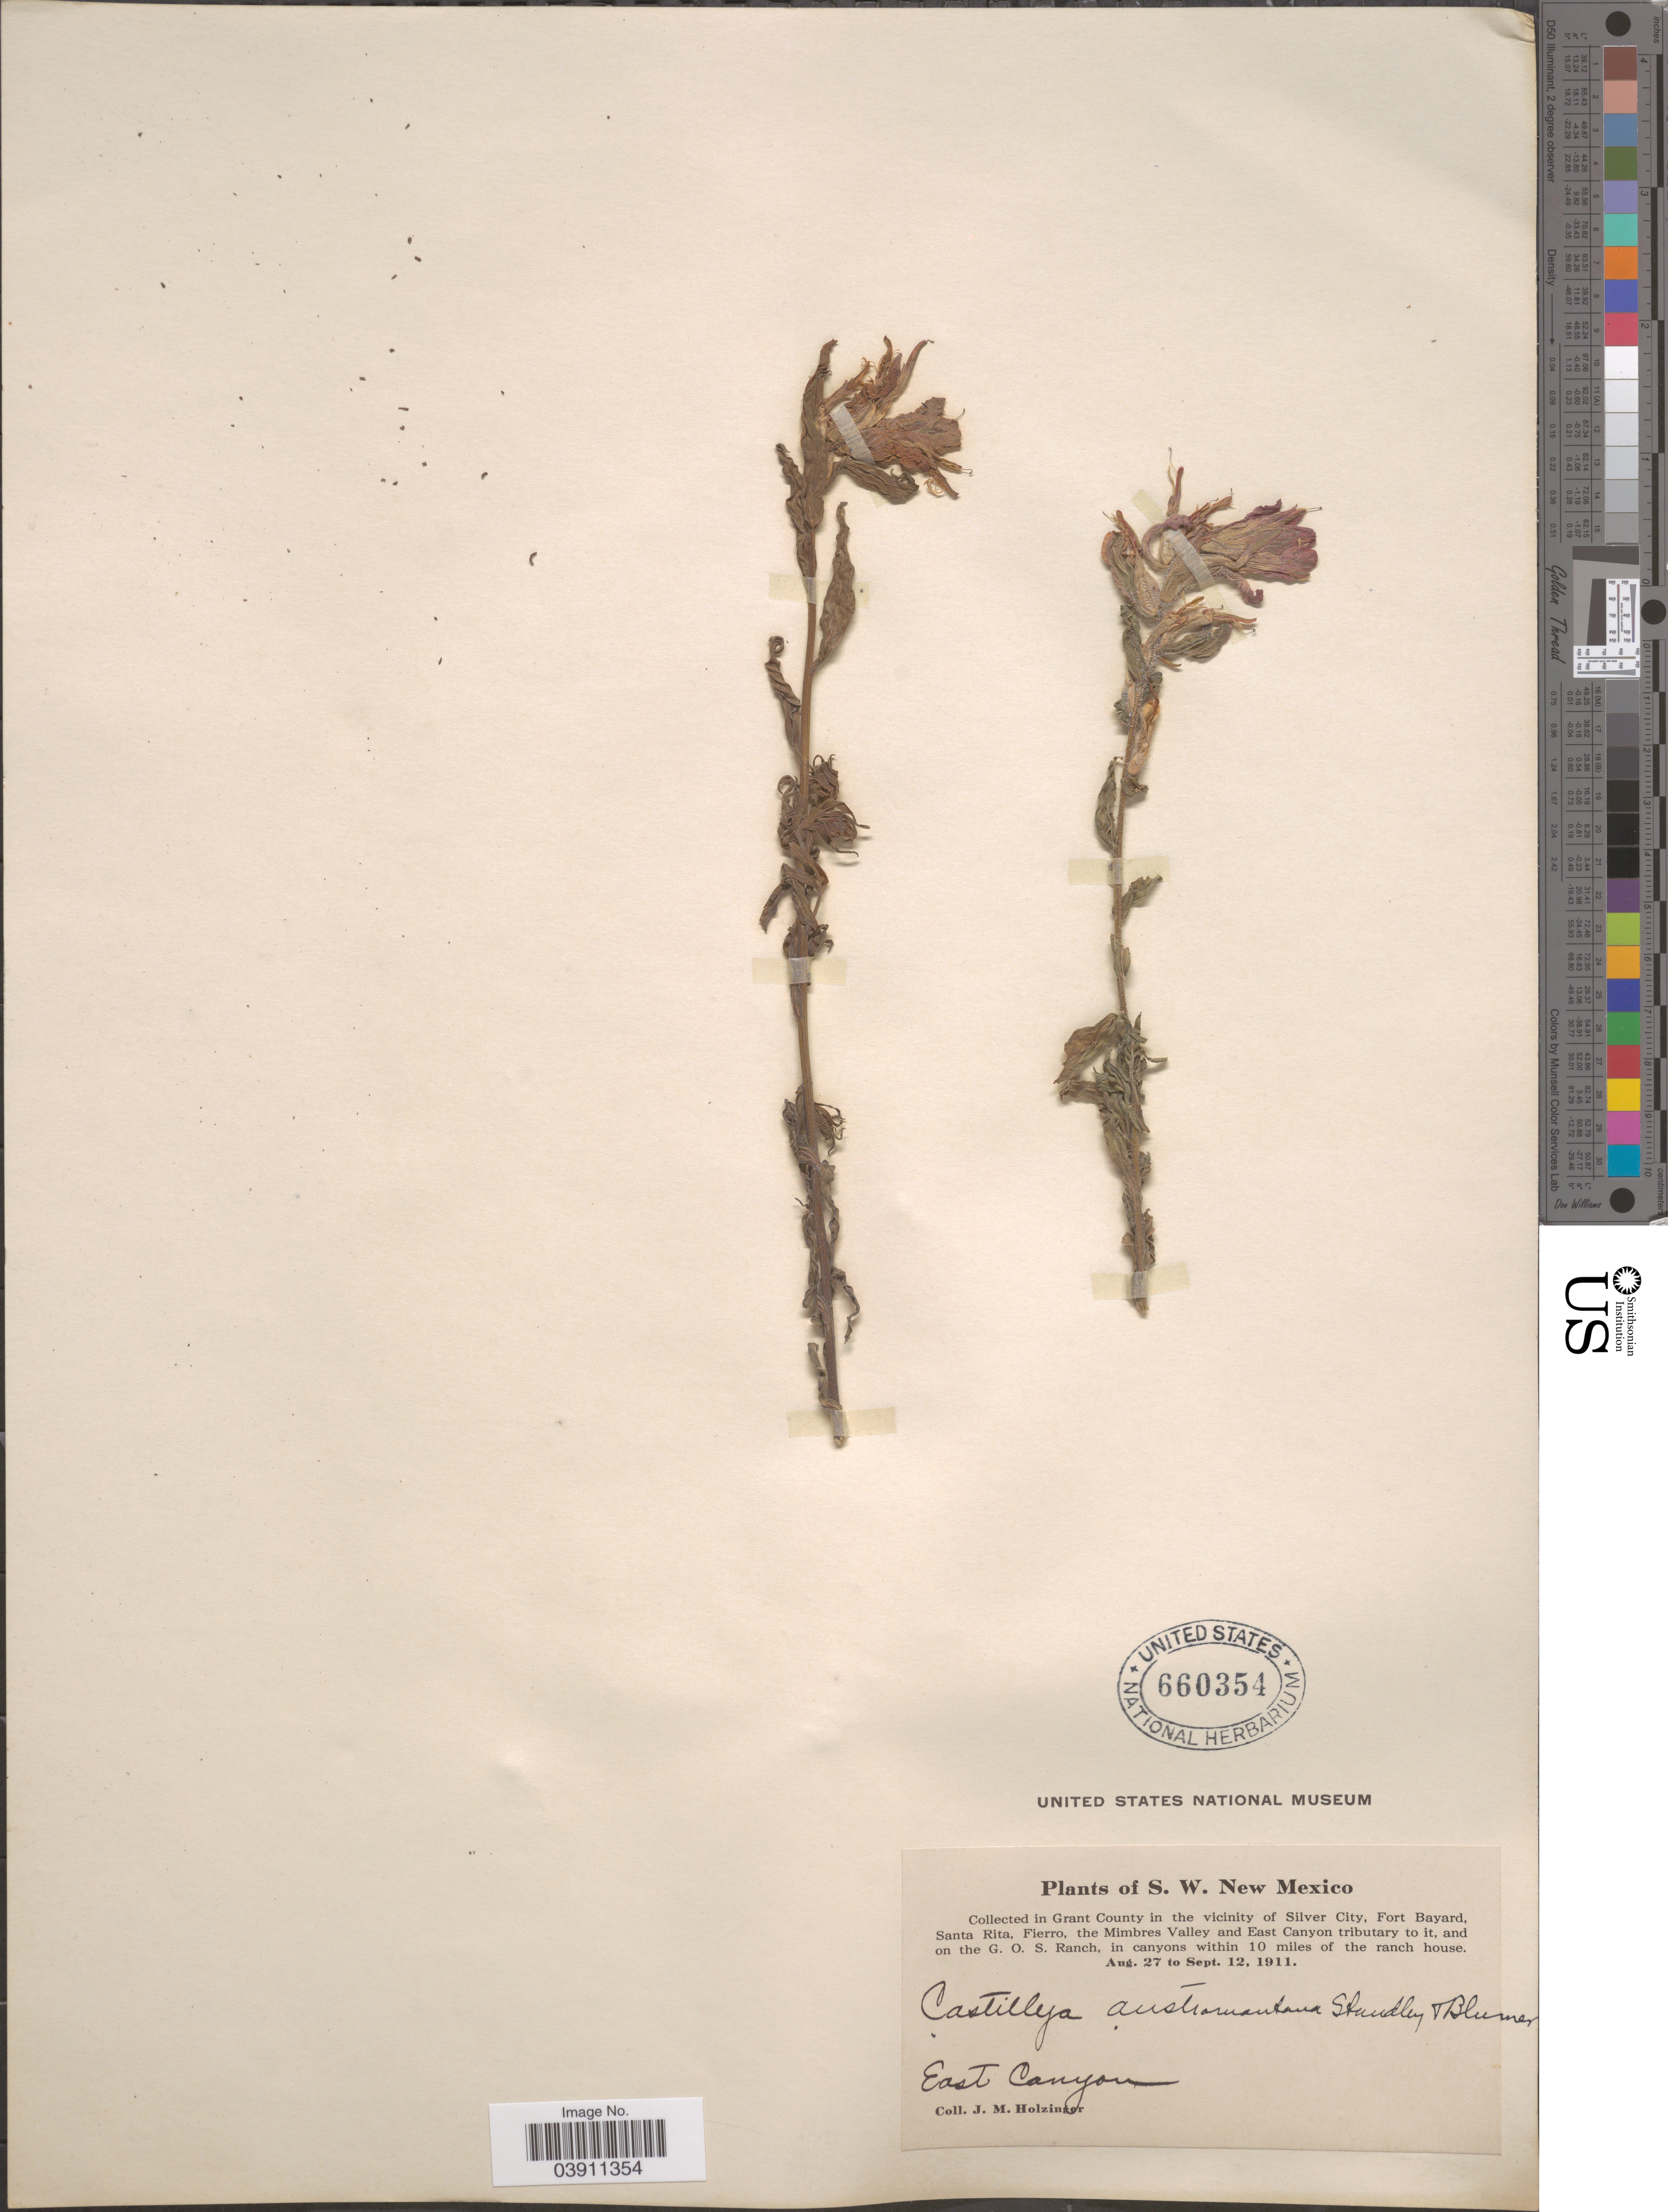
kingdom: Plantae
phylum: Tracheophyta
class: Magnoliopsida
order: Lamiales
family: Orobanchaceae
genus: Castilleja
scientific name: Castilleja austromontana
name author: Standl. & Blumer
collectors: J. M. Holzinger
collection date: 1911-08-27/1911-09-12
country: United States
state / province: New Mexico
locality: S.W. New Mexico. in Grant County in the vicinity of Silver City, Fort Bayard, Santa Rita, Fierro, the Mimbres Valley and East Canyon tributary to it, and on the G. O. S. Ranch, in canyons within 10 miles of the ranch house. East Canyon.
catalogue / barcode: US 660354